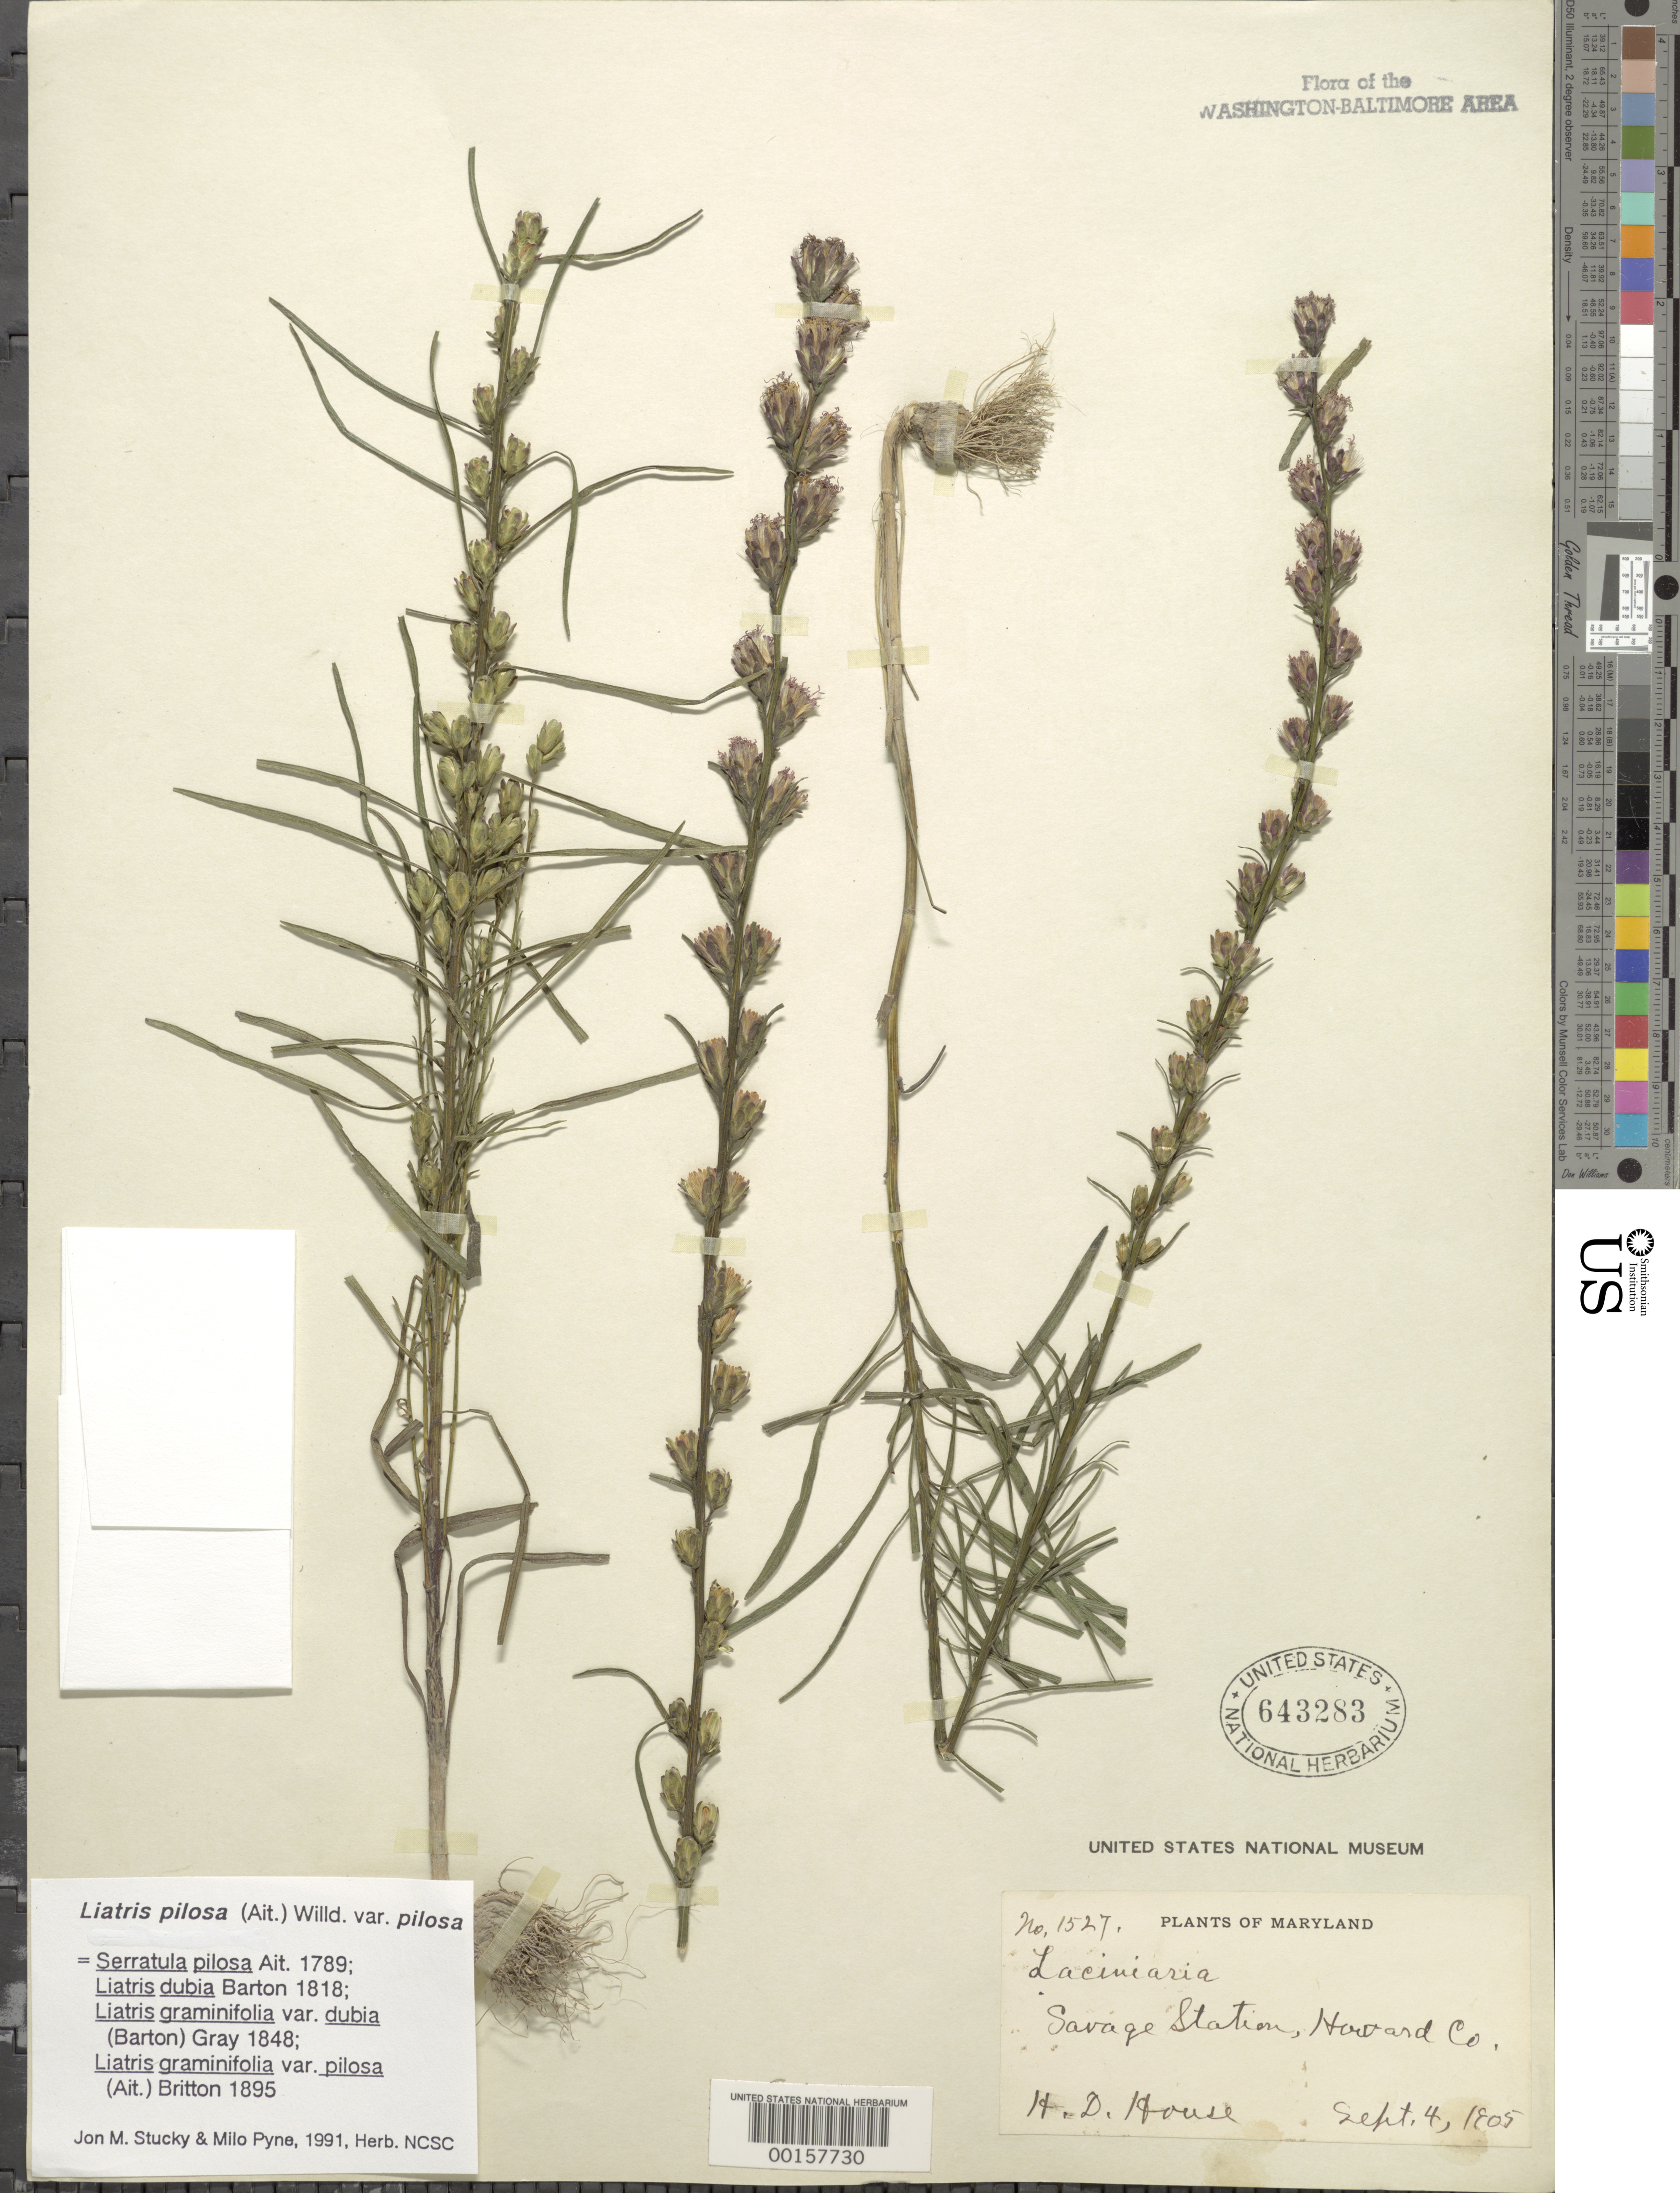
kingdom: Plantae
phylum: Tracheophyta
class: Magnoliopsida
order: Asterales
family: Asteraceae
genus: Liatris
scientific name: Liatris pilosa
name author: (Aiton) Willd.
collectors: H. D. House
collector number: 1527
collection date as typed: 04 Sep 1905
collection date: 1905-09-04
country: United States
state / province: Maryland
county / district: Howard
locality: Savage Station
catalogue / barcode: US 643283